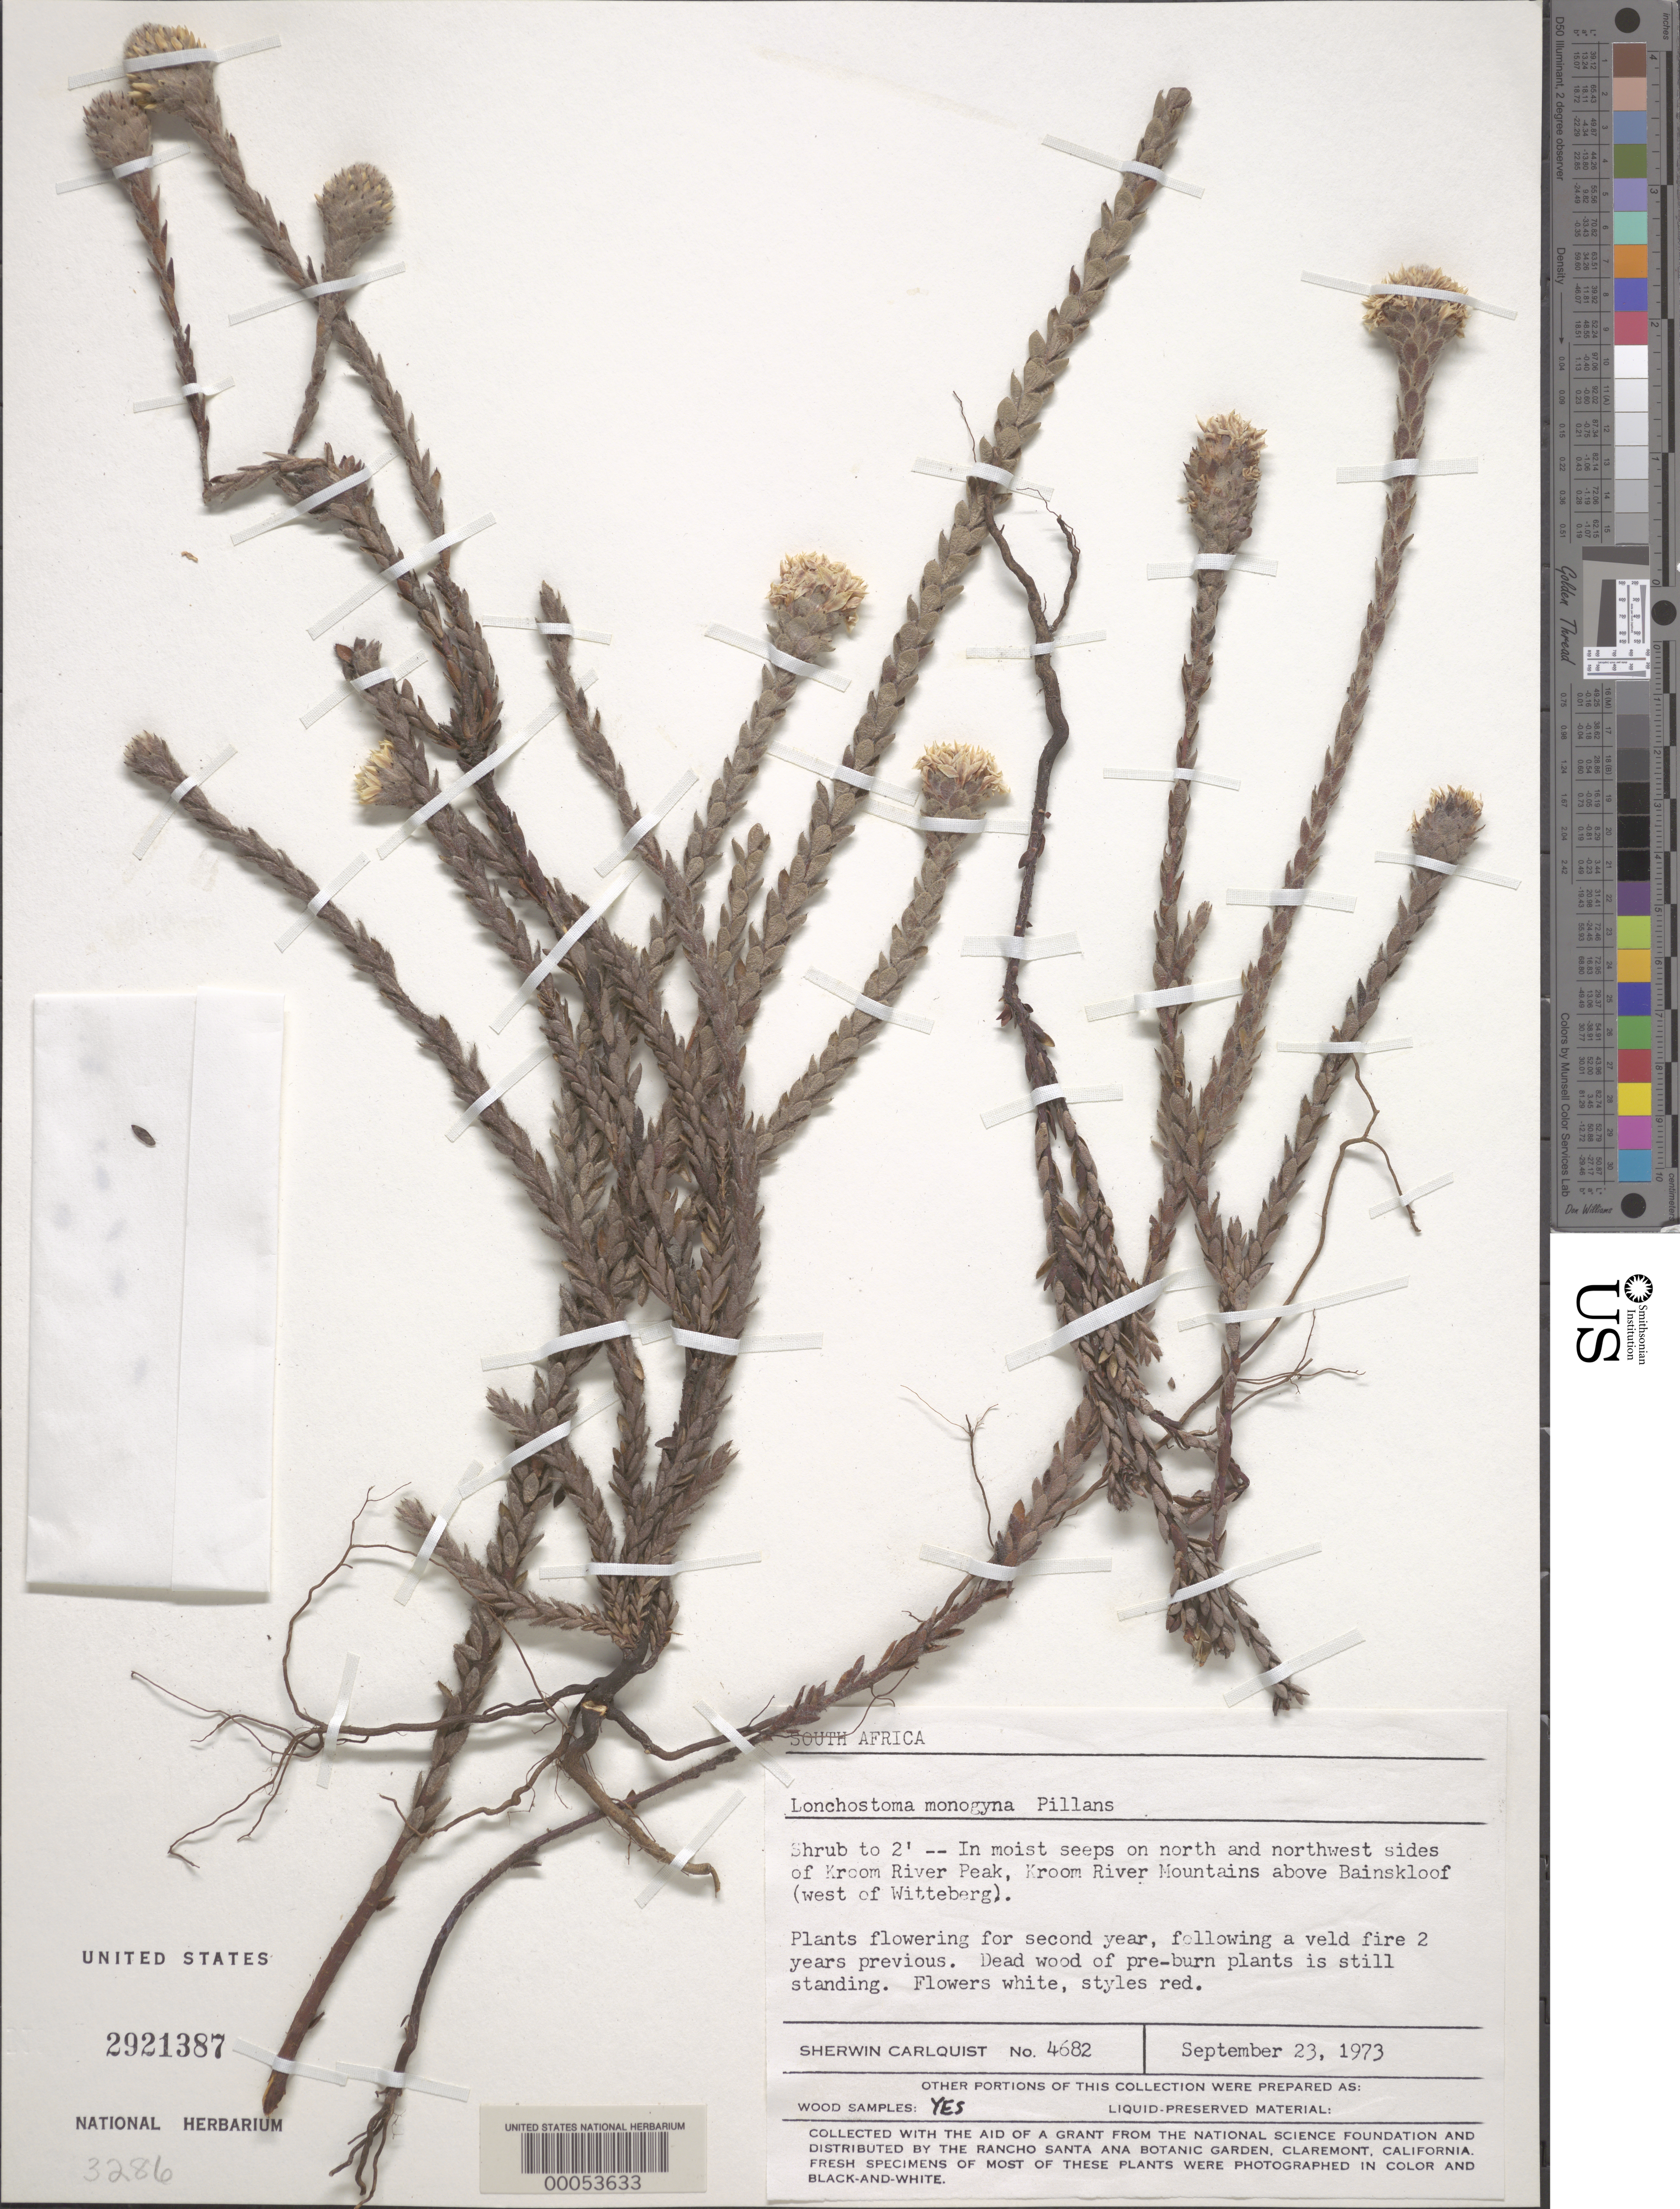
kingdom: Plantae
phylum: Tracheophyta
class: Magnoliopsida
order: Bruniales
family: Bruniaceae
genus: Brunia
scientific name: Brunia monogyna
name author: (Vahl) Class.-Bockh. & E.G.H. Oliv.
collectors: S. Carlquist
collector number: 4682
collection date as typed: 23 Sep 1973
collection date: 1973-09-23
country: South Africa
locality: Kroom river mountains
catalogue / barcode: US 2921387